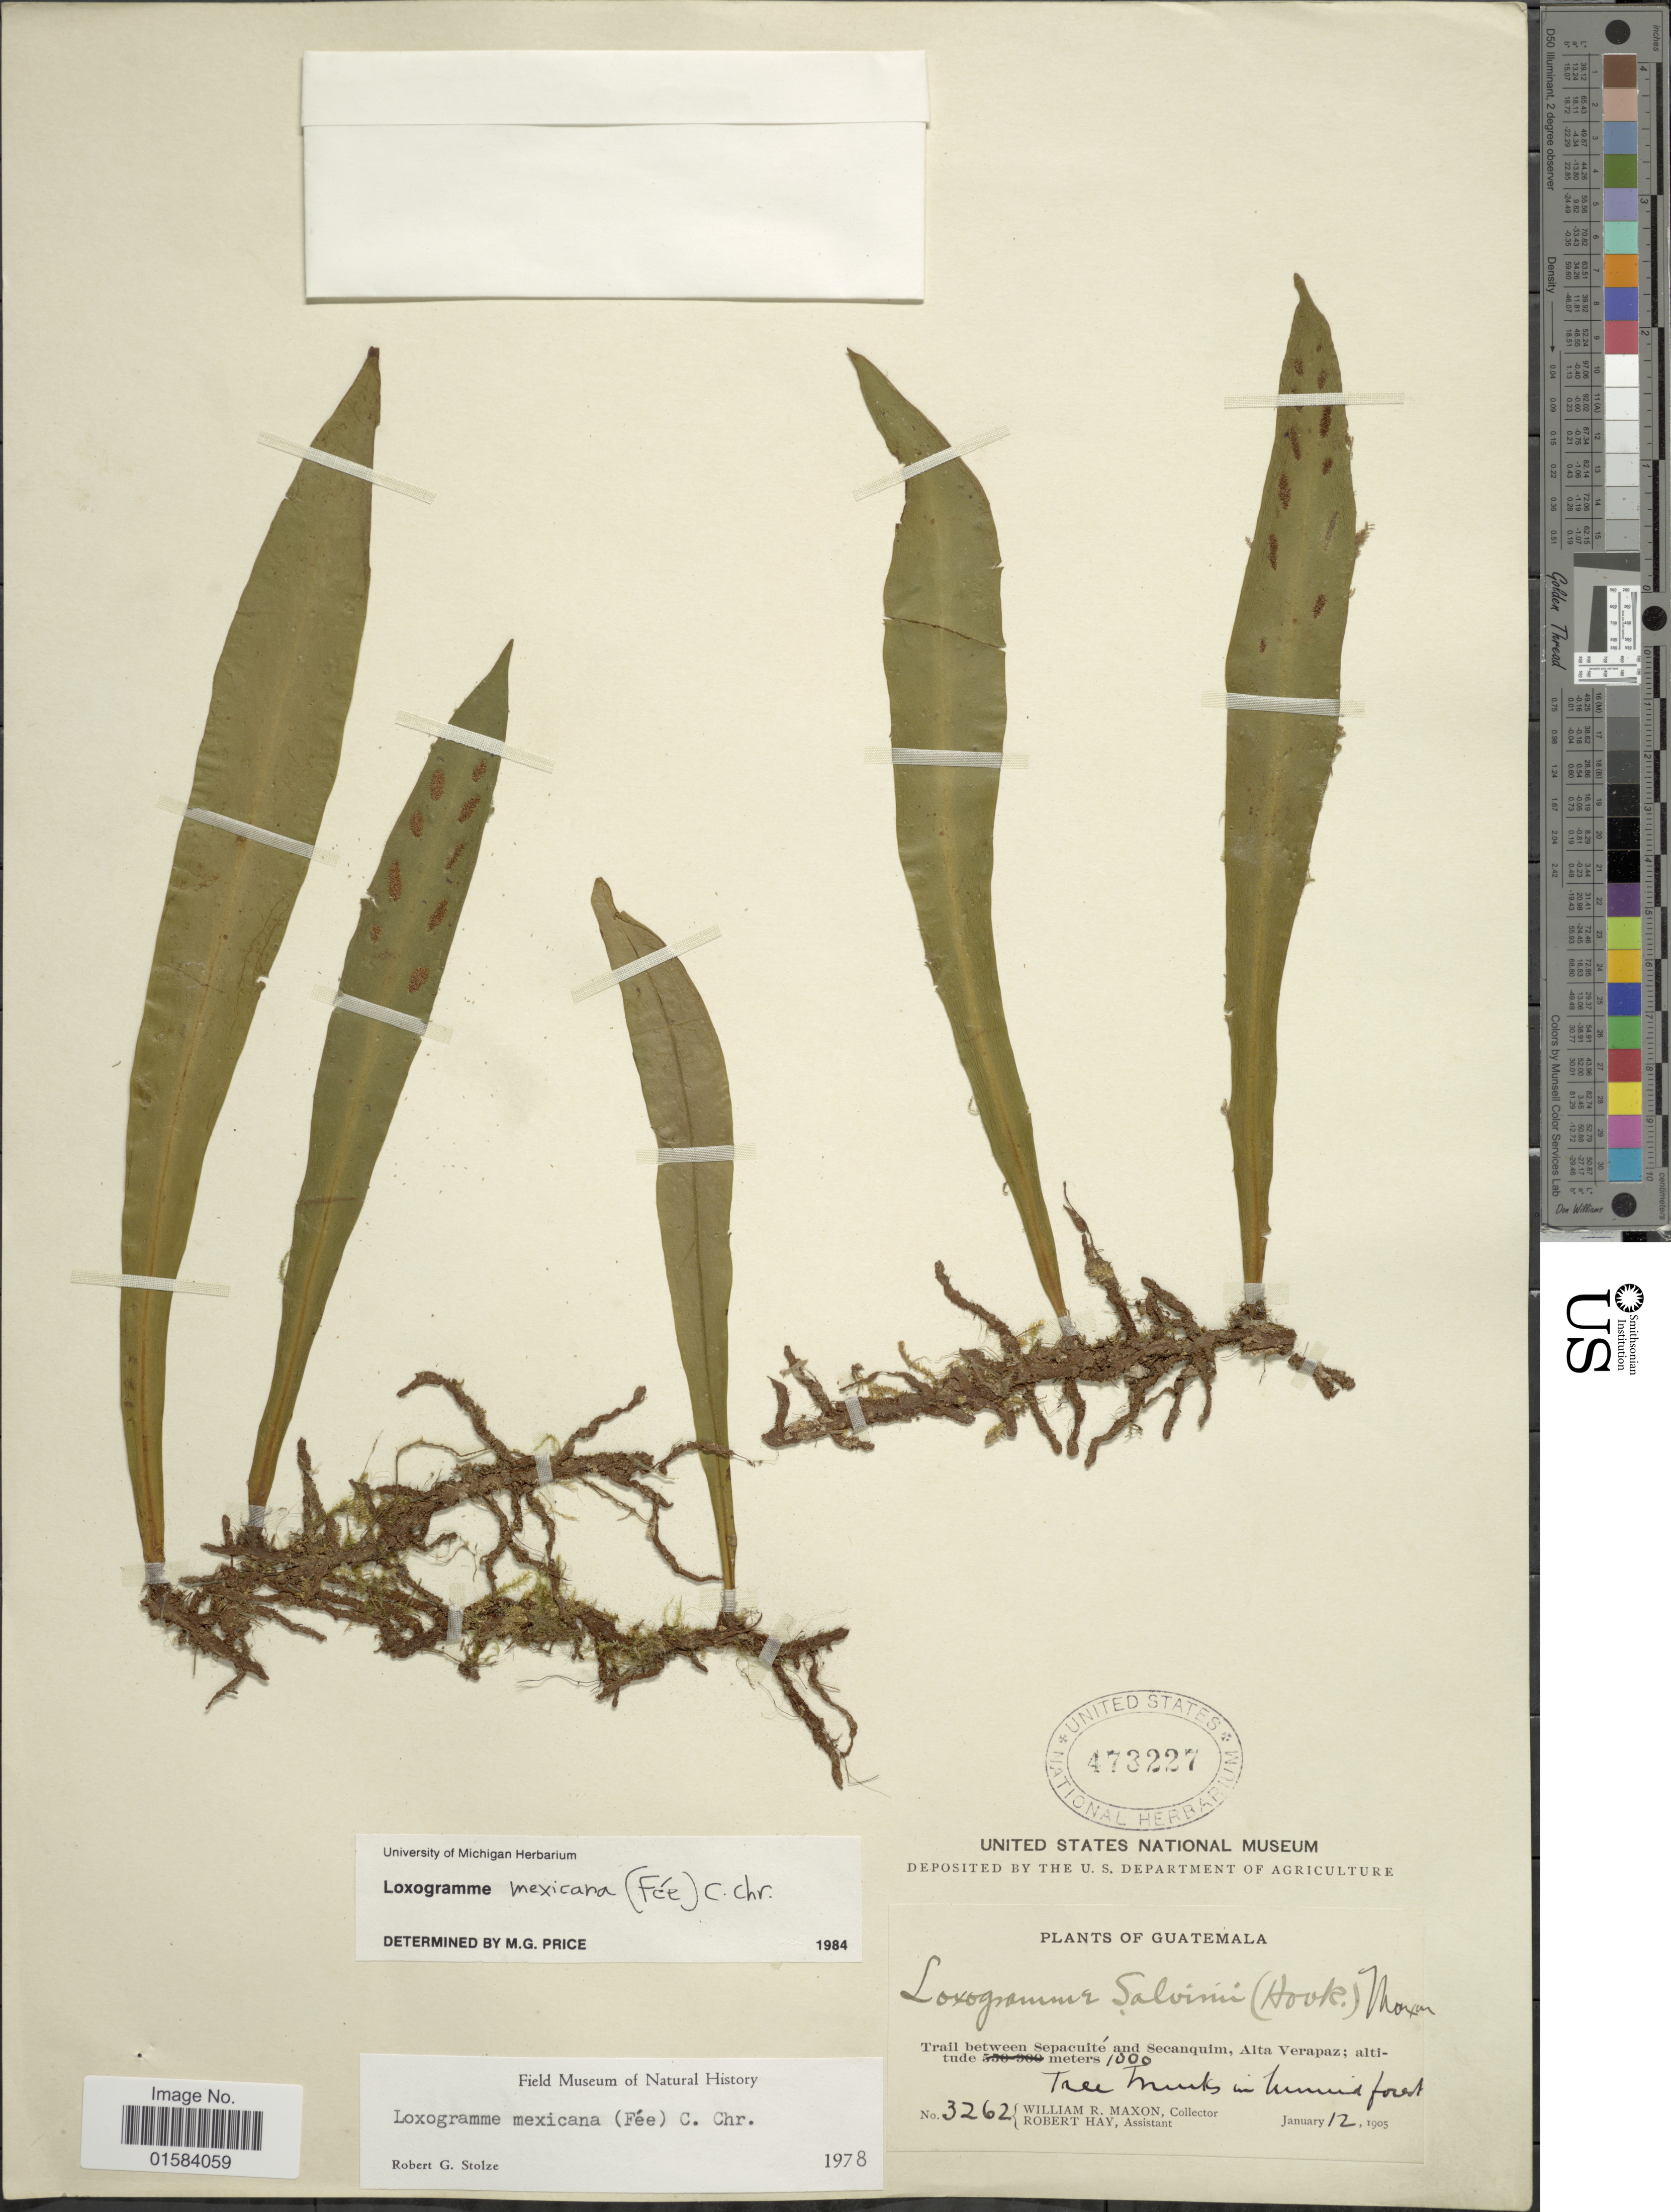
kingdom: Plantae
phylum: Tracheophyta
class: Polypodiopsida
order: Polypodiales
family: Polypodiaceae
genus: Loxogramme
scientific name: Loxogramme mexicana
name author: (Fée) C. Chr.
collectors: W. R. Maxon & R. H. Hay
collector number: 3262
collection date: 1905-01-12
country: Guatemala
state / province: Alta Verapaz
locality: Trail between Sepacuité and Secanquim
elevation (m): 1000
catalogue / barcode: US 473227